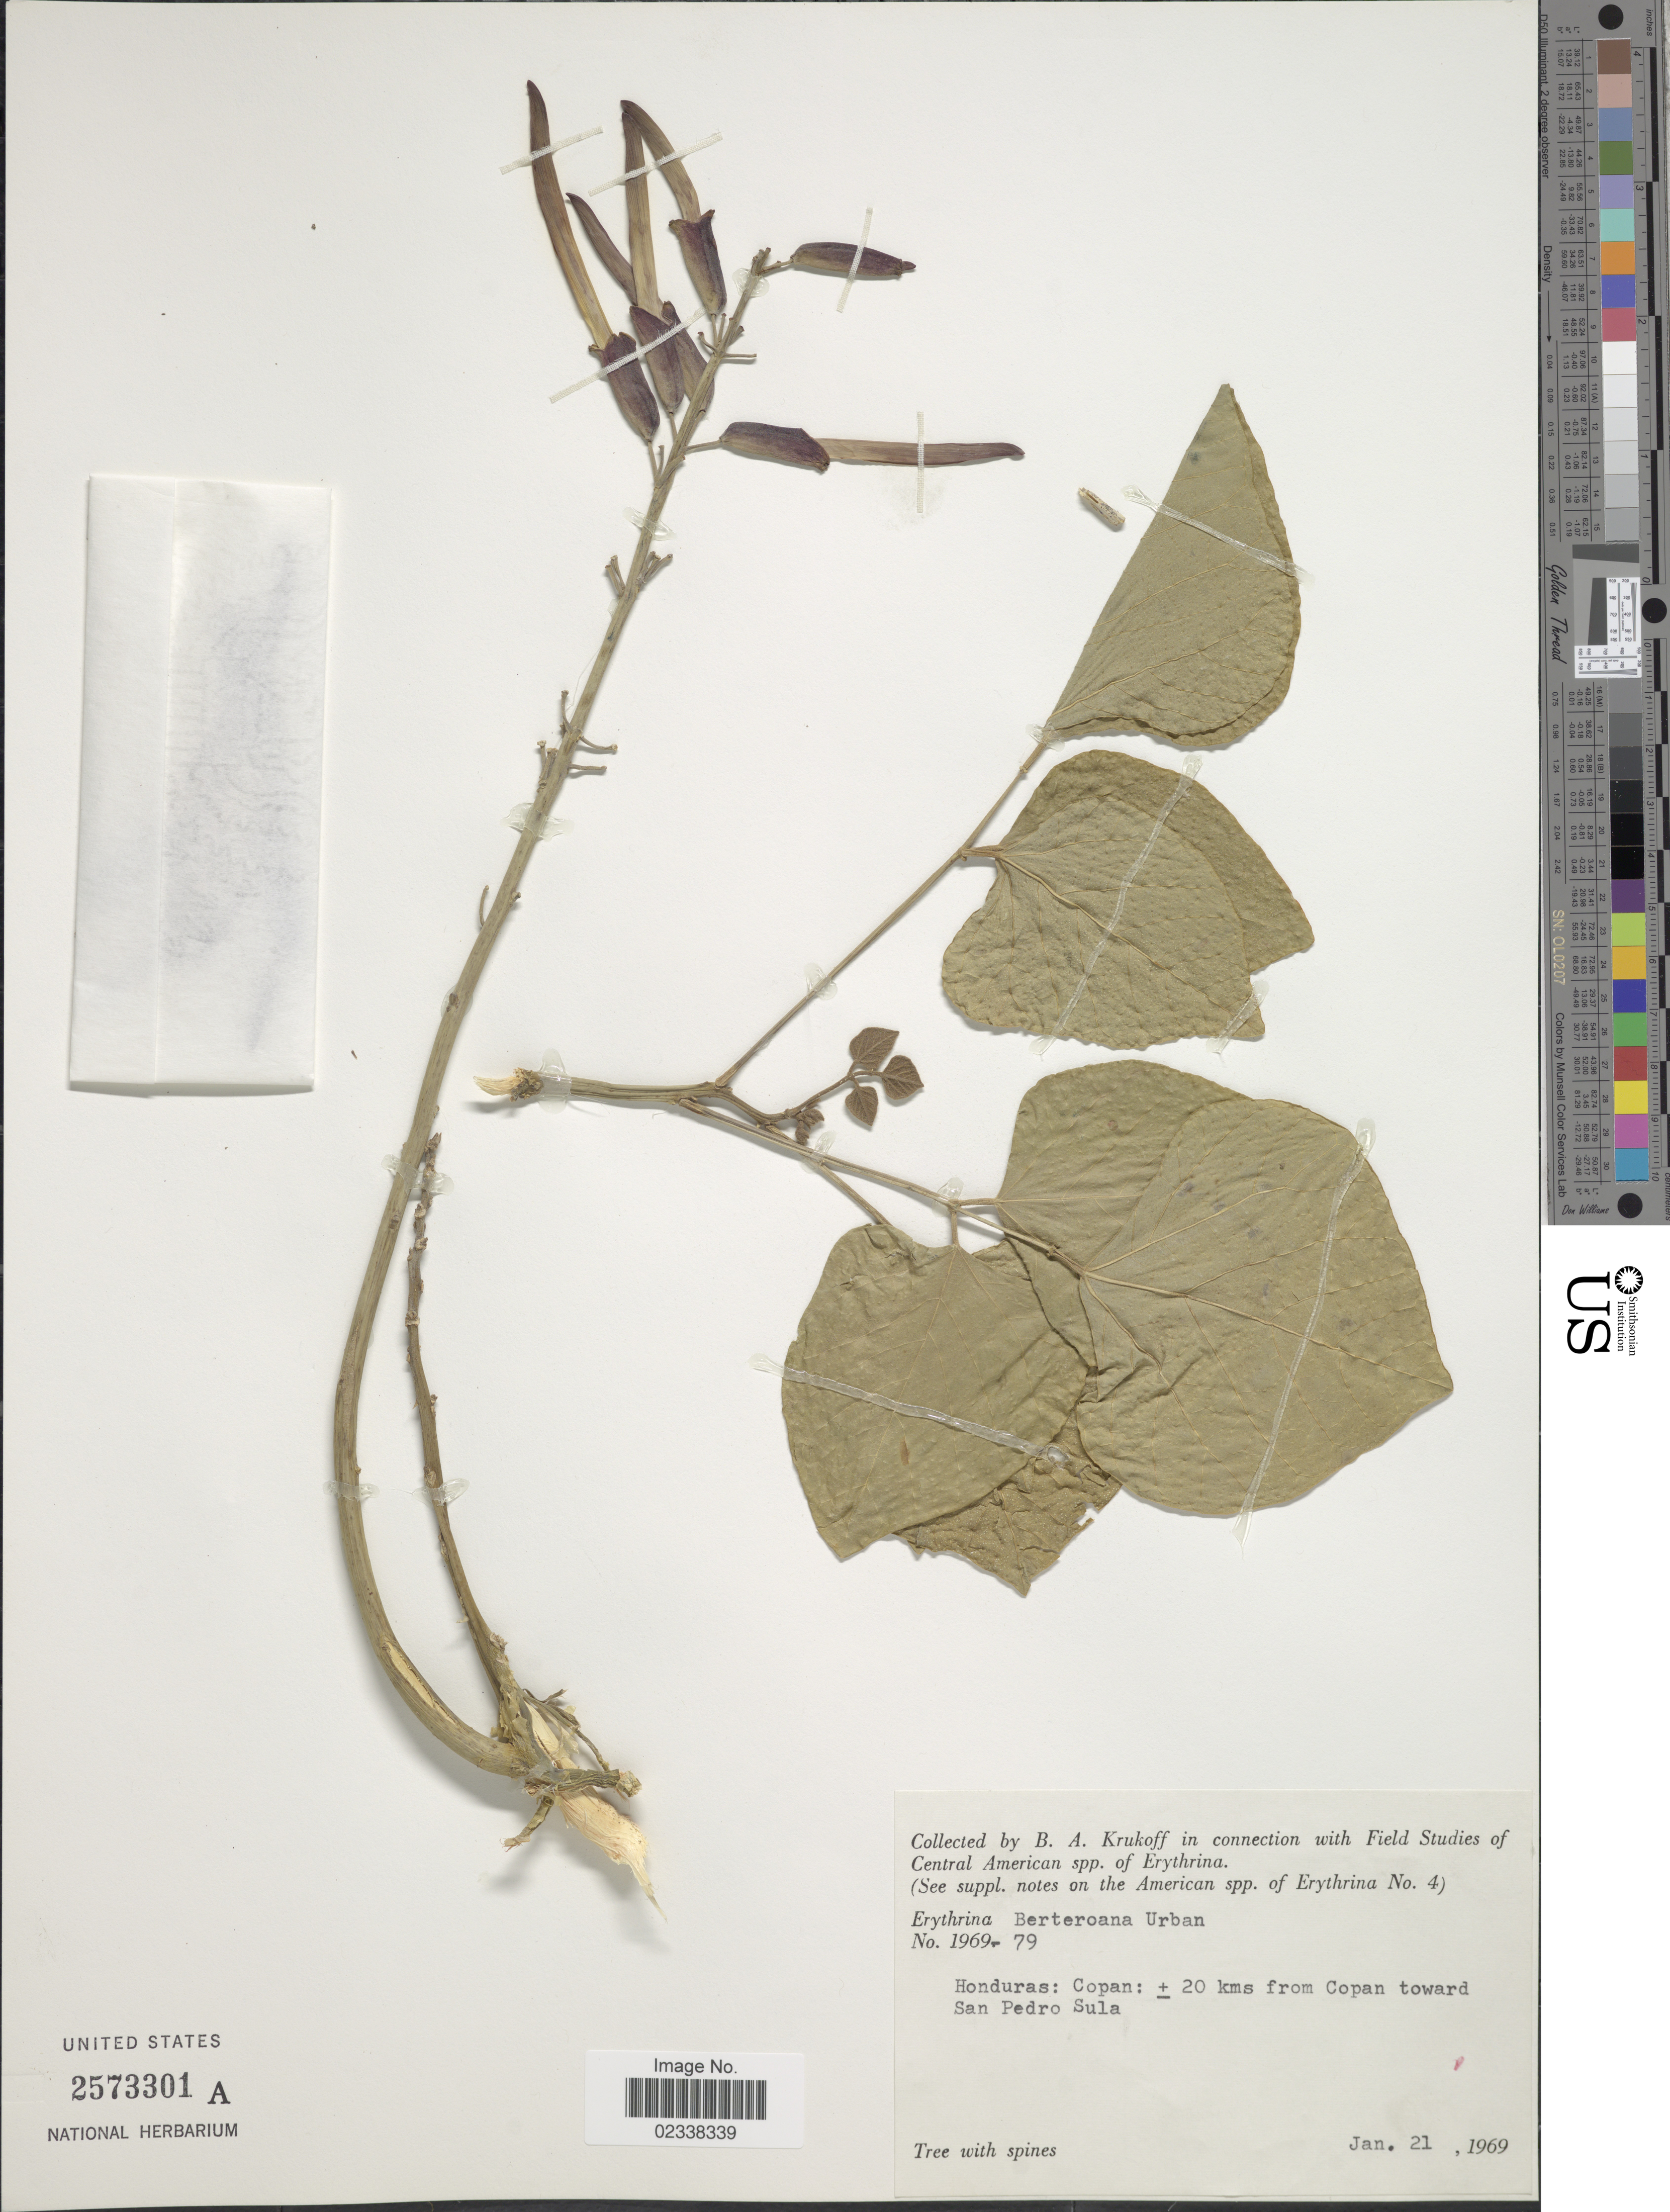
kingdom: Plantae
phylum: Tracheophyta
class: Magnoliopsida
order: Fabales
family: Fabaceae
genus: Erythrina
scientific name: Erythrina berteroana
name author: Urb.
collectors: B. A. Krukoff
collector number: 1969-79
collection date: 1969-01-21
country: Honduras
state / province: Copán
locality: ± 20 Kms from Copan toward San Pedro Sula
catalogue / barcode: US 2573301A